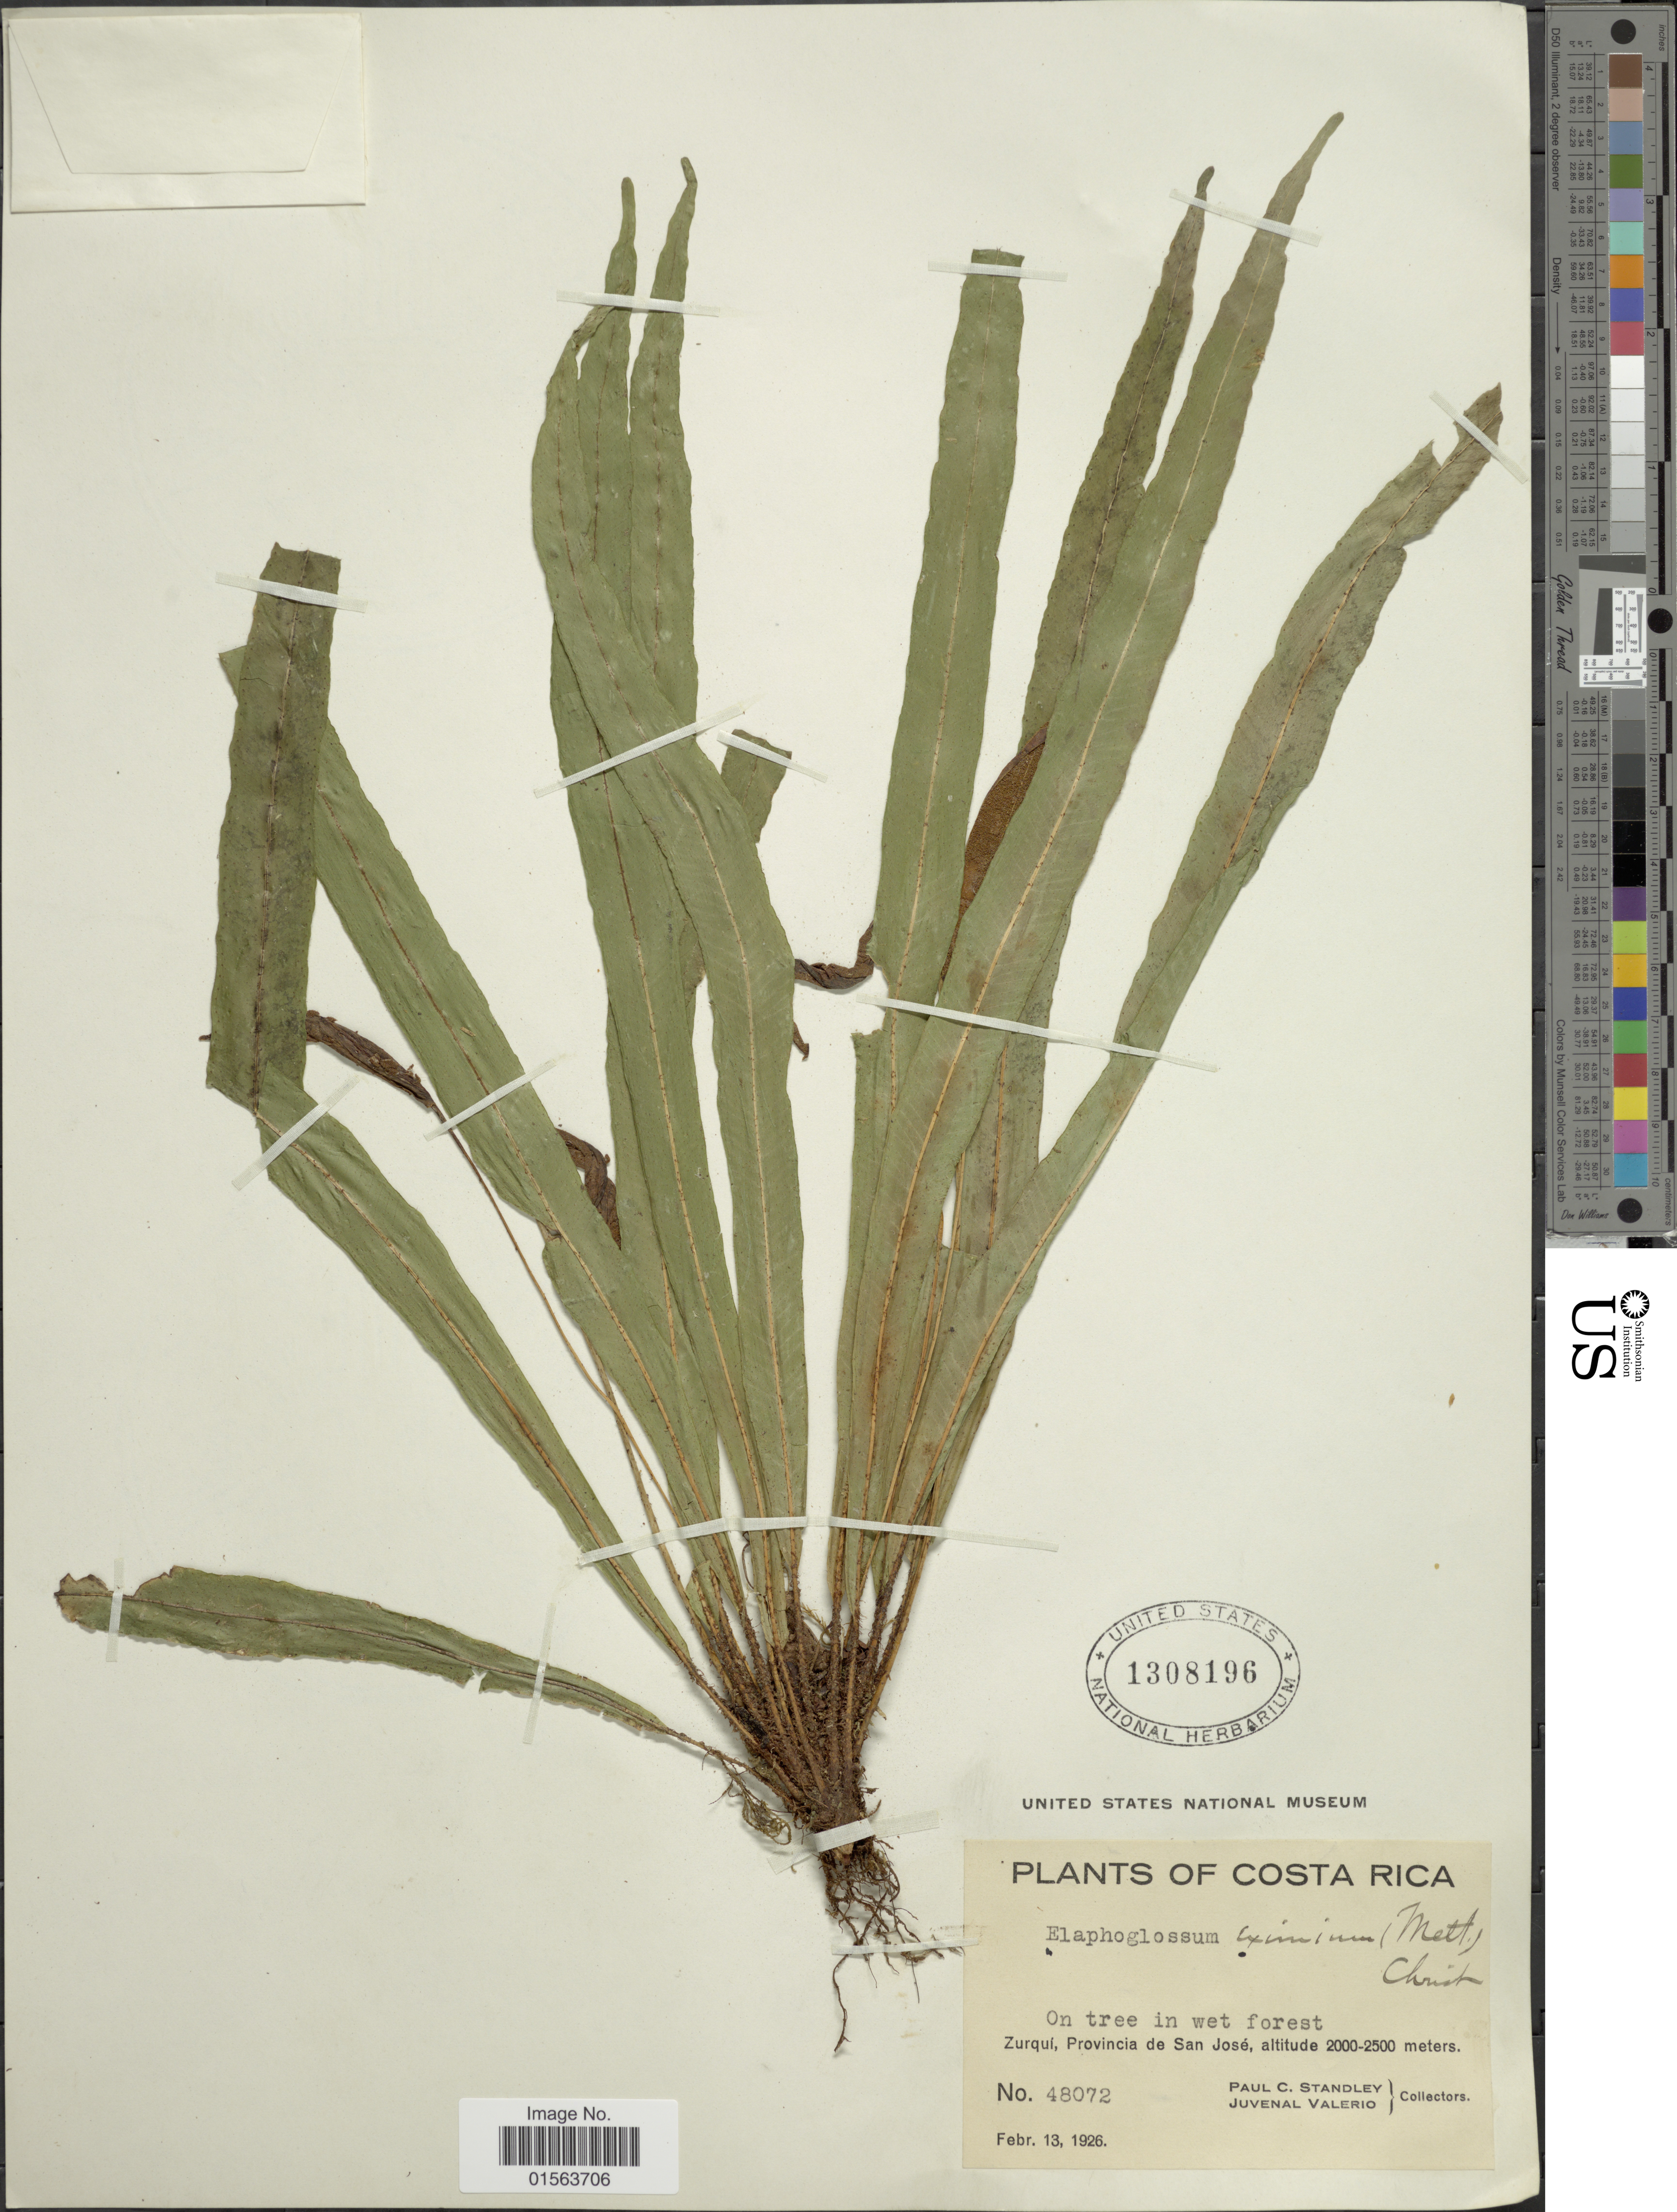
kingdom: Plantae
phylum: Tracheophyta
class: Polypodiopsida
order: Polypodiales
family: Dryopteridaceae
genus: Elaphoglossum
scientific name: Elaphoglossum eximium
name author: (Mett.) Christ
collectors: P. C. Standley & J. Valerio R.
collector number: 48072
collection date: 1926-02-13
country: Costa Rica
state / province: San José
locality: Zurqui, Provincia de San Jose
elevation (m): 2000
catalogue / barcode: US 1308196